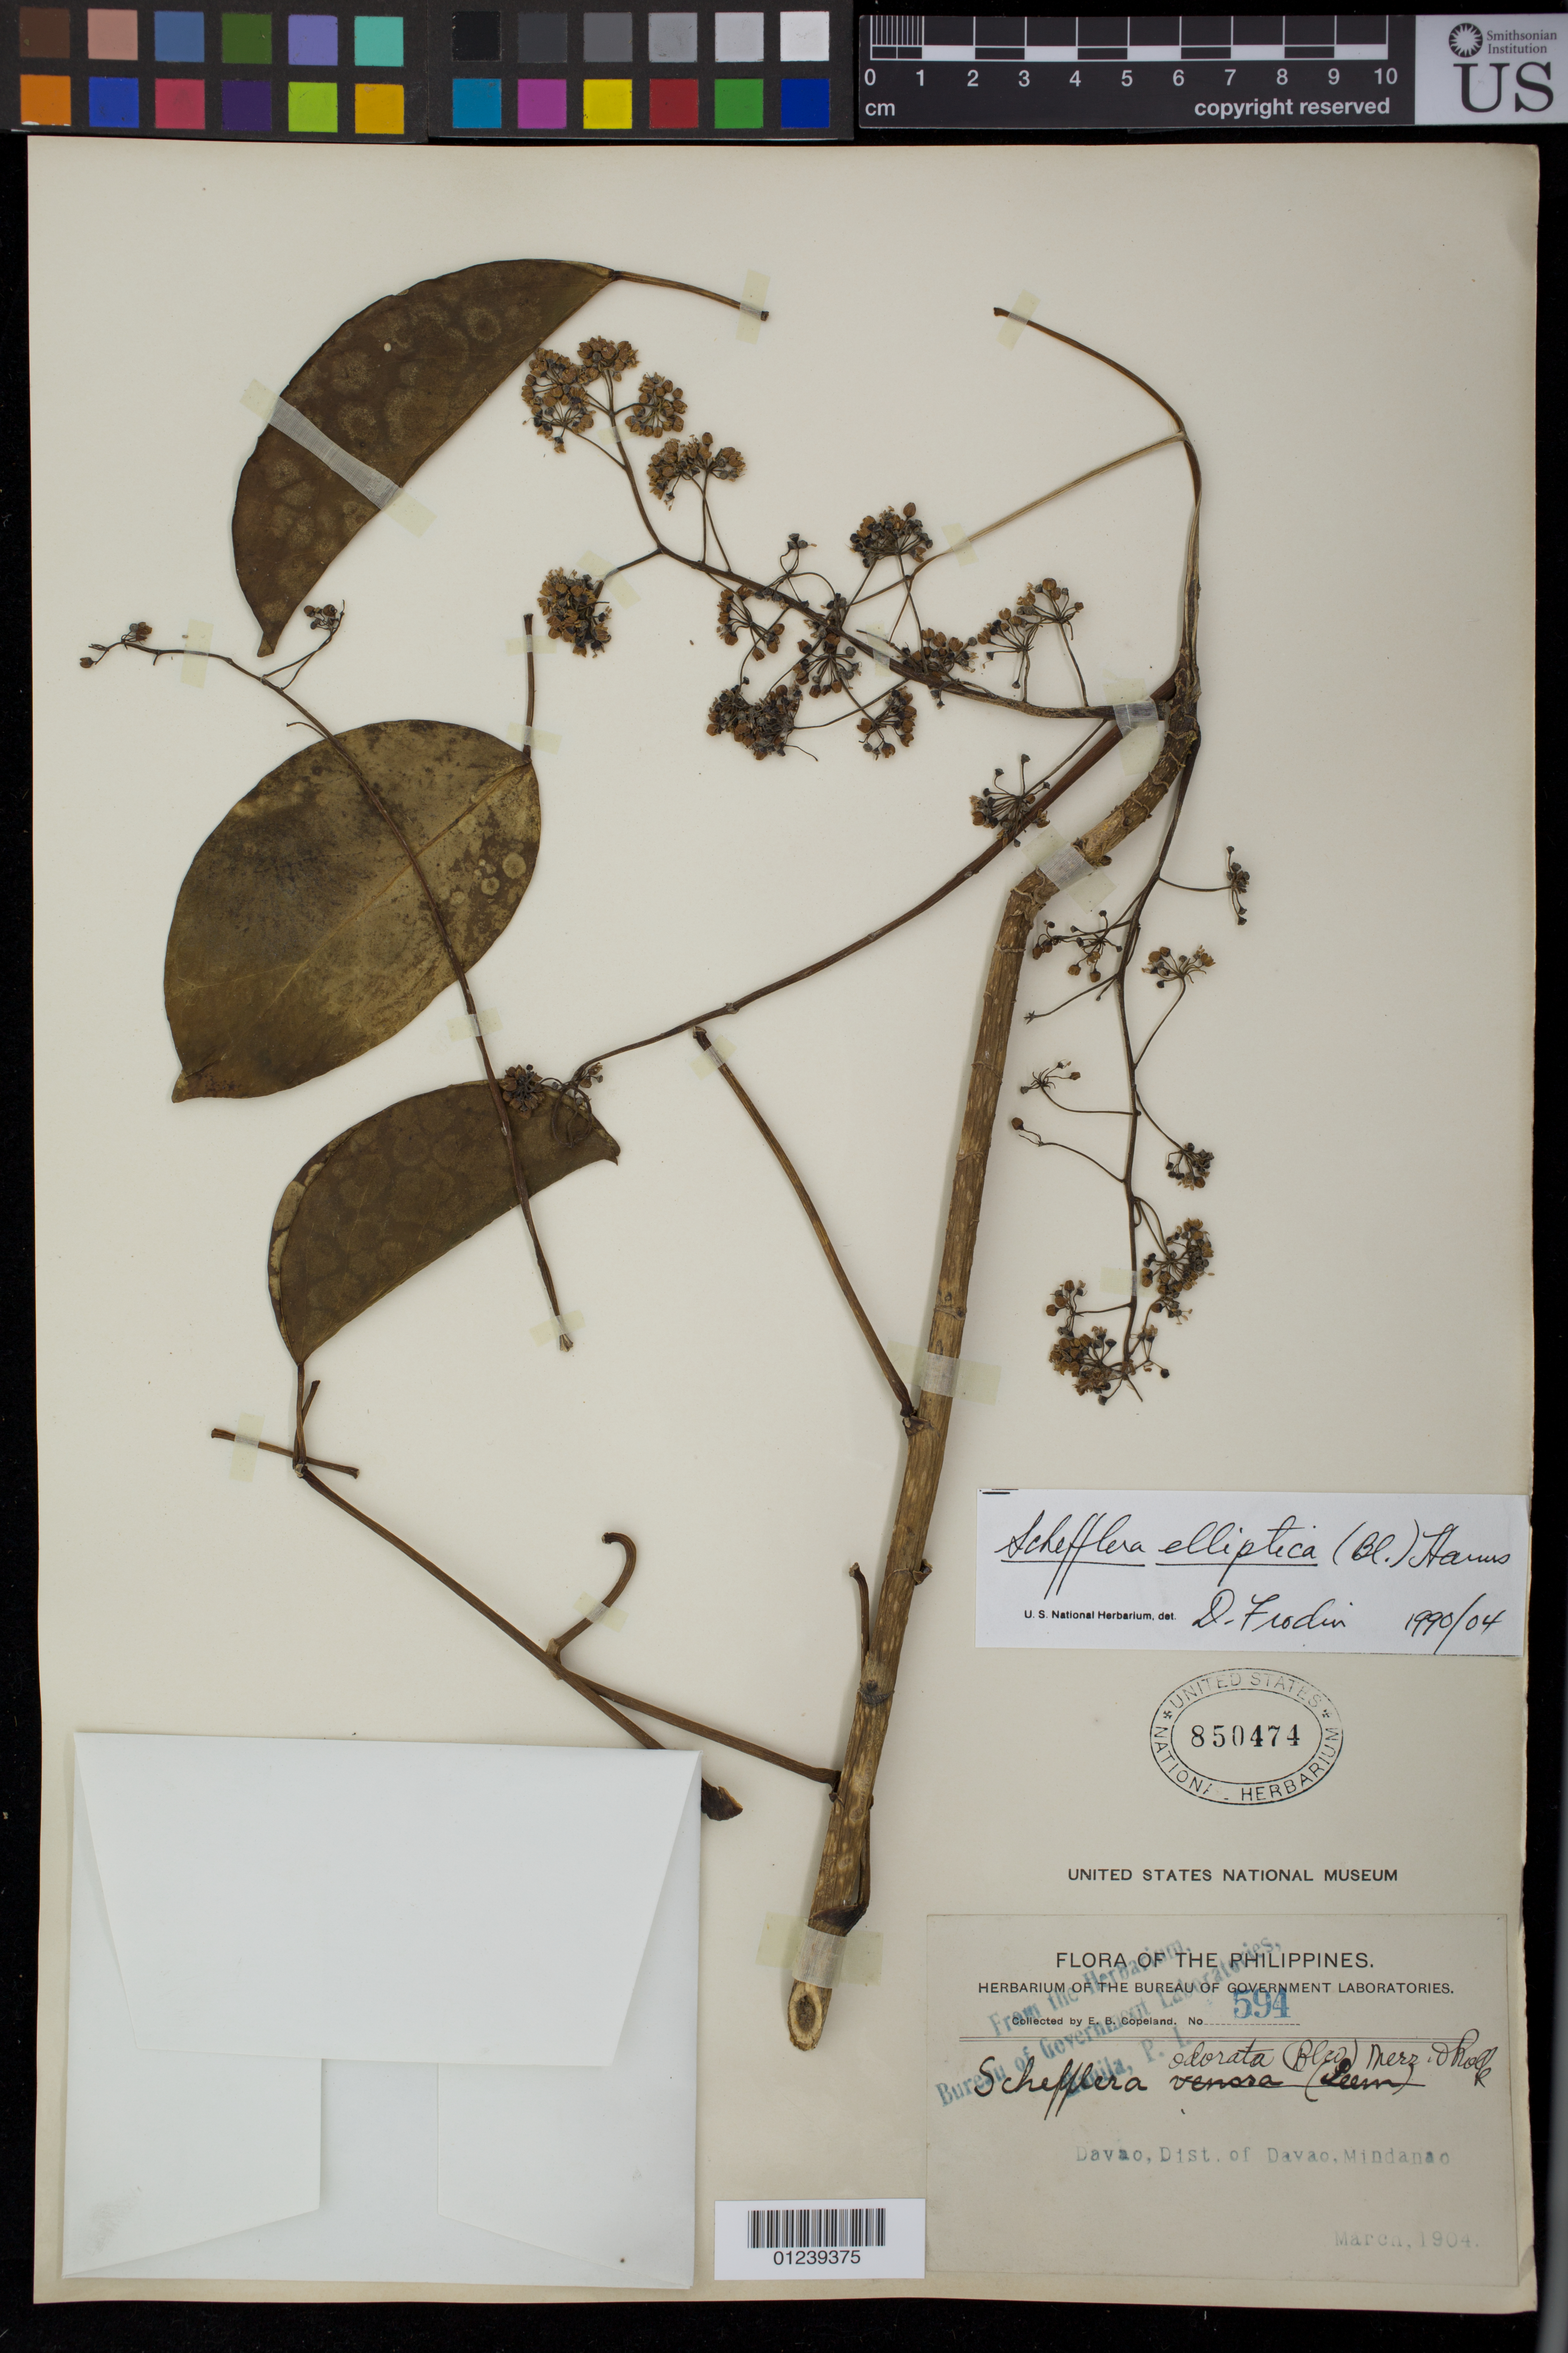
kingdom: Plantae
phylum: Tracheophyta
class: Magnoliopsida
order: Apiales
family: Araliaceae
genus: Schefflera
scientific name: Schefflera elliptica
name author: (Blume) Harms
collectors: E. B. Copeland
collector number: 594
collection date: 1904-03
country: Philippines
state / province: Davao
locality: Davao, District of Davao, Mindanao.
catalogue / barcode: US 850474